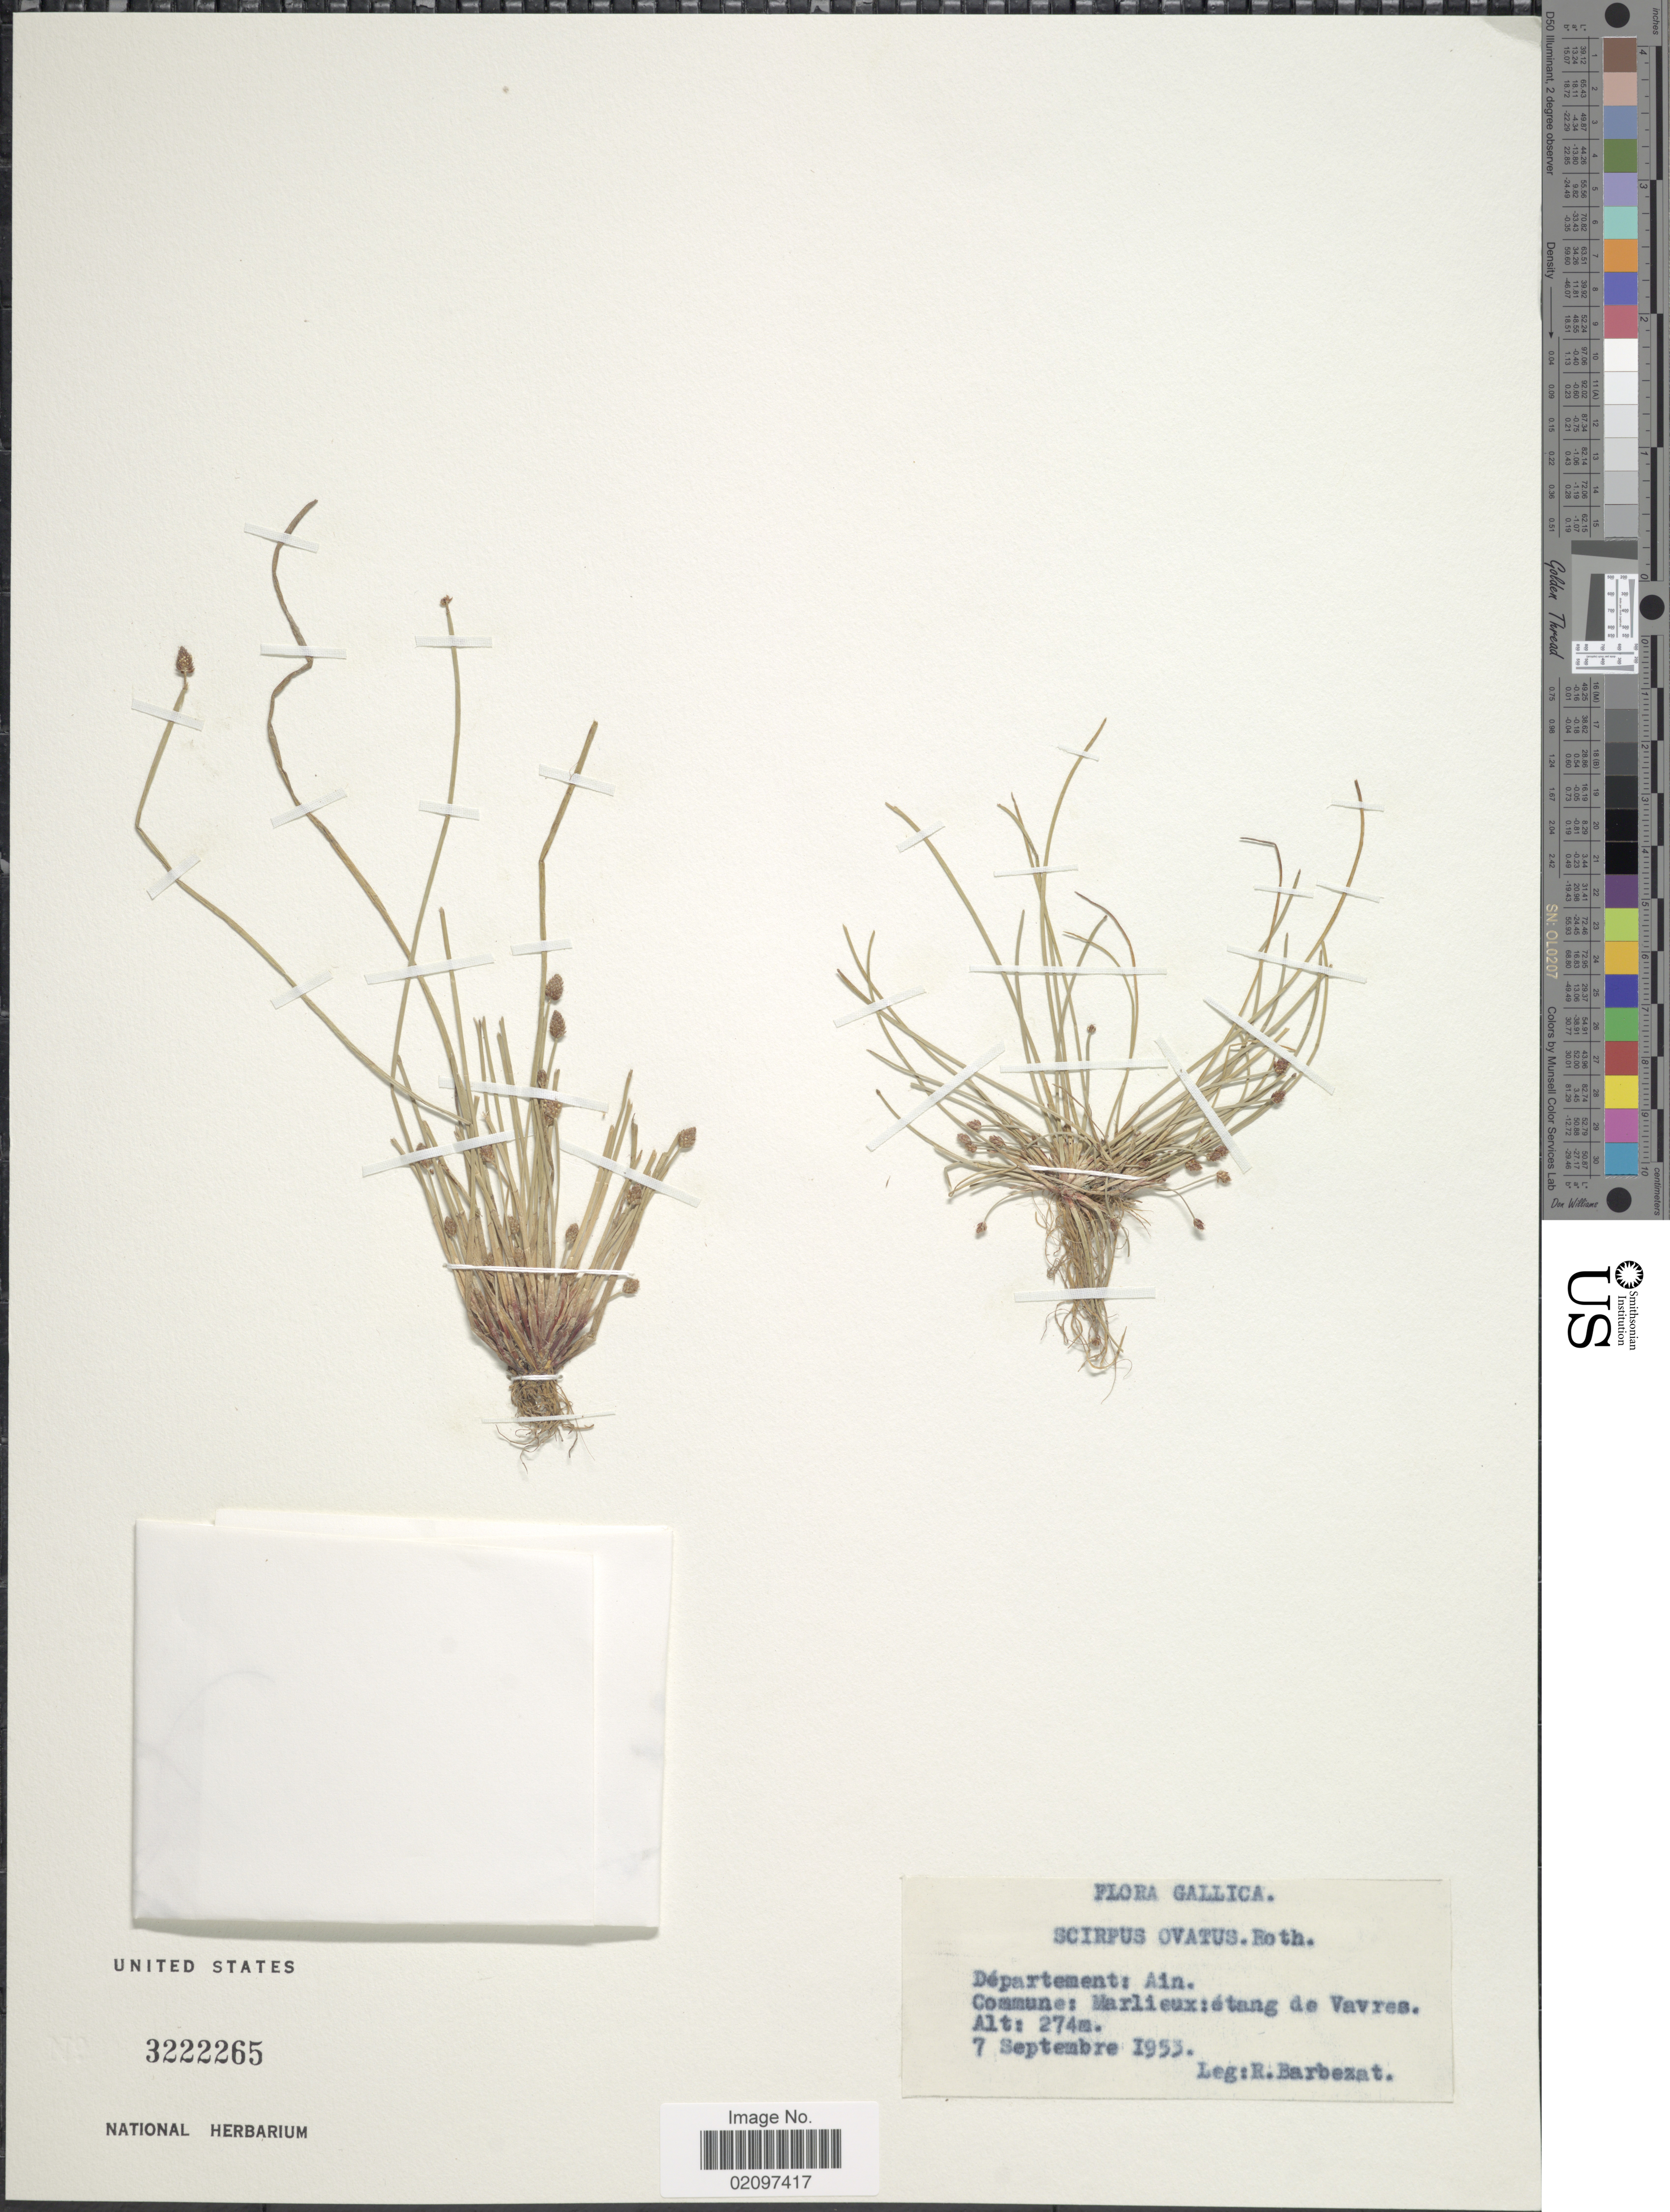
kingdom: Plantae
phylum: Tracheophyta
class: Liliopsida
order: Poales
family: Cyperaceae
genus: Eleocharis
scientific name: Eleocharis ovata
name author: (Roth) Roem. & Schult.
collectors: R. Barbezat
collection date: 1953-09-07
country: France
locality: Gallica. Department: Ain. Commune: Marlieux: etang de Vavres.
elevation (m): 274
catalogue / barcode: US 3222265